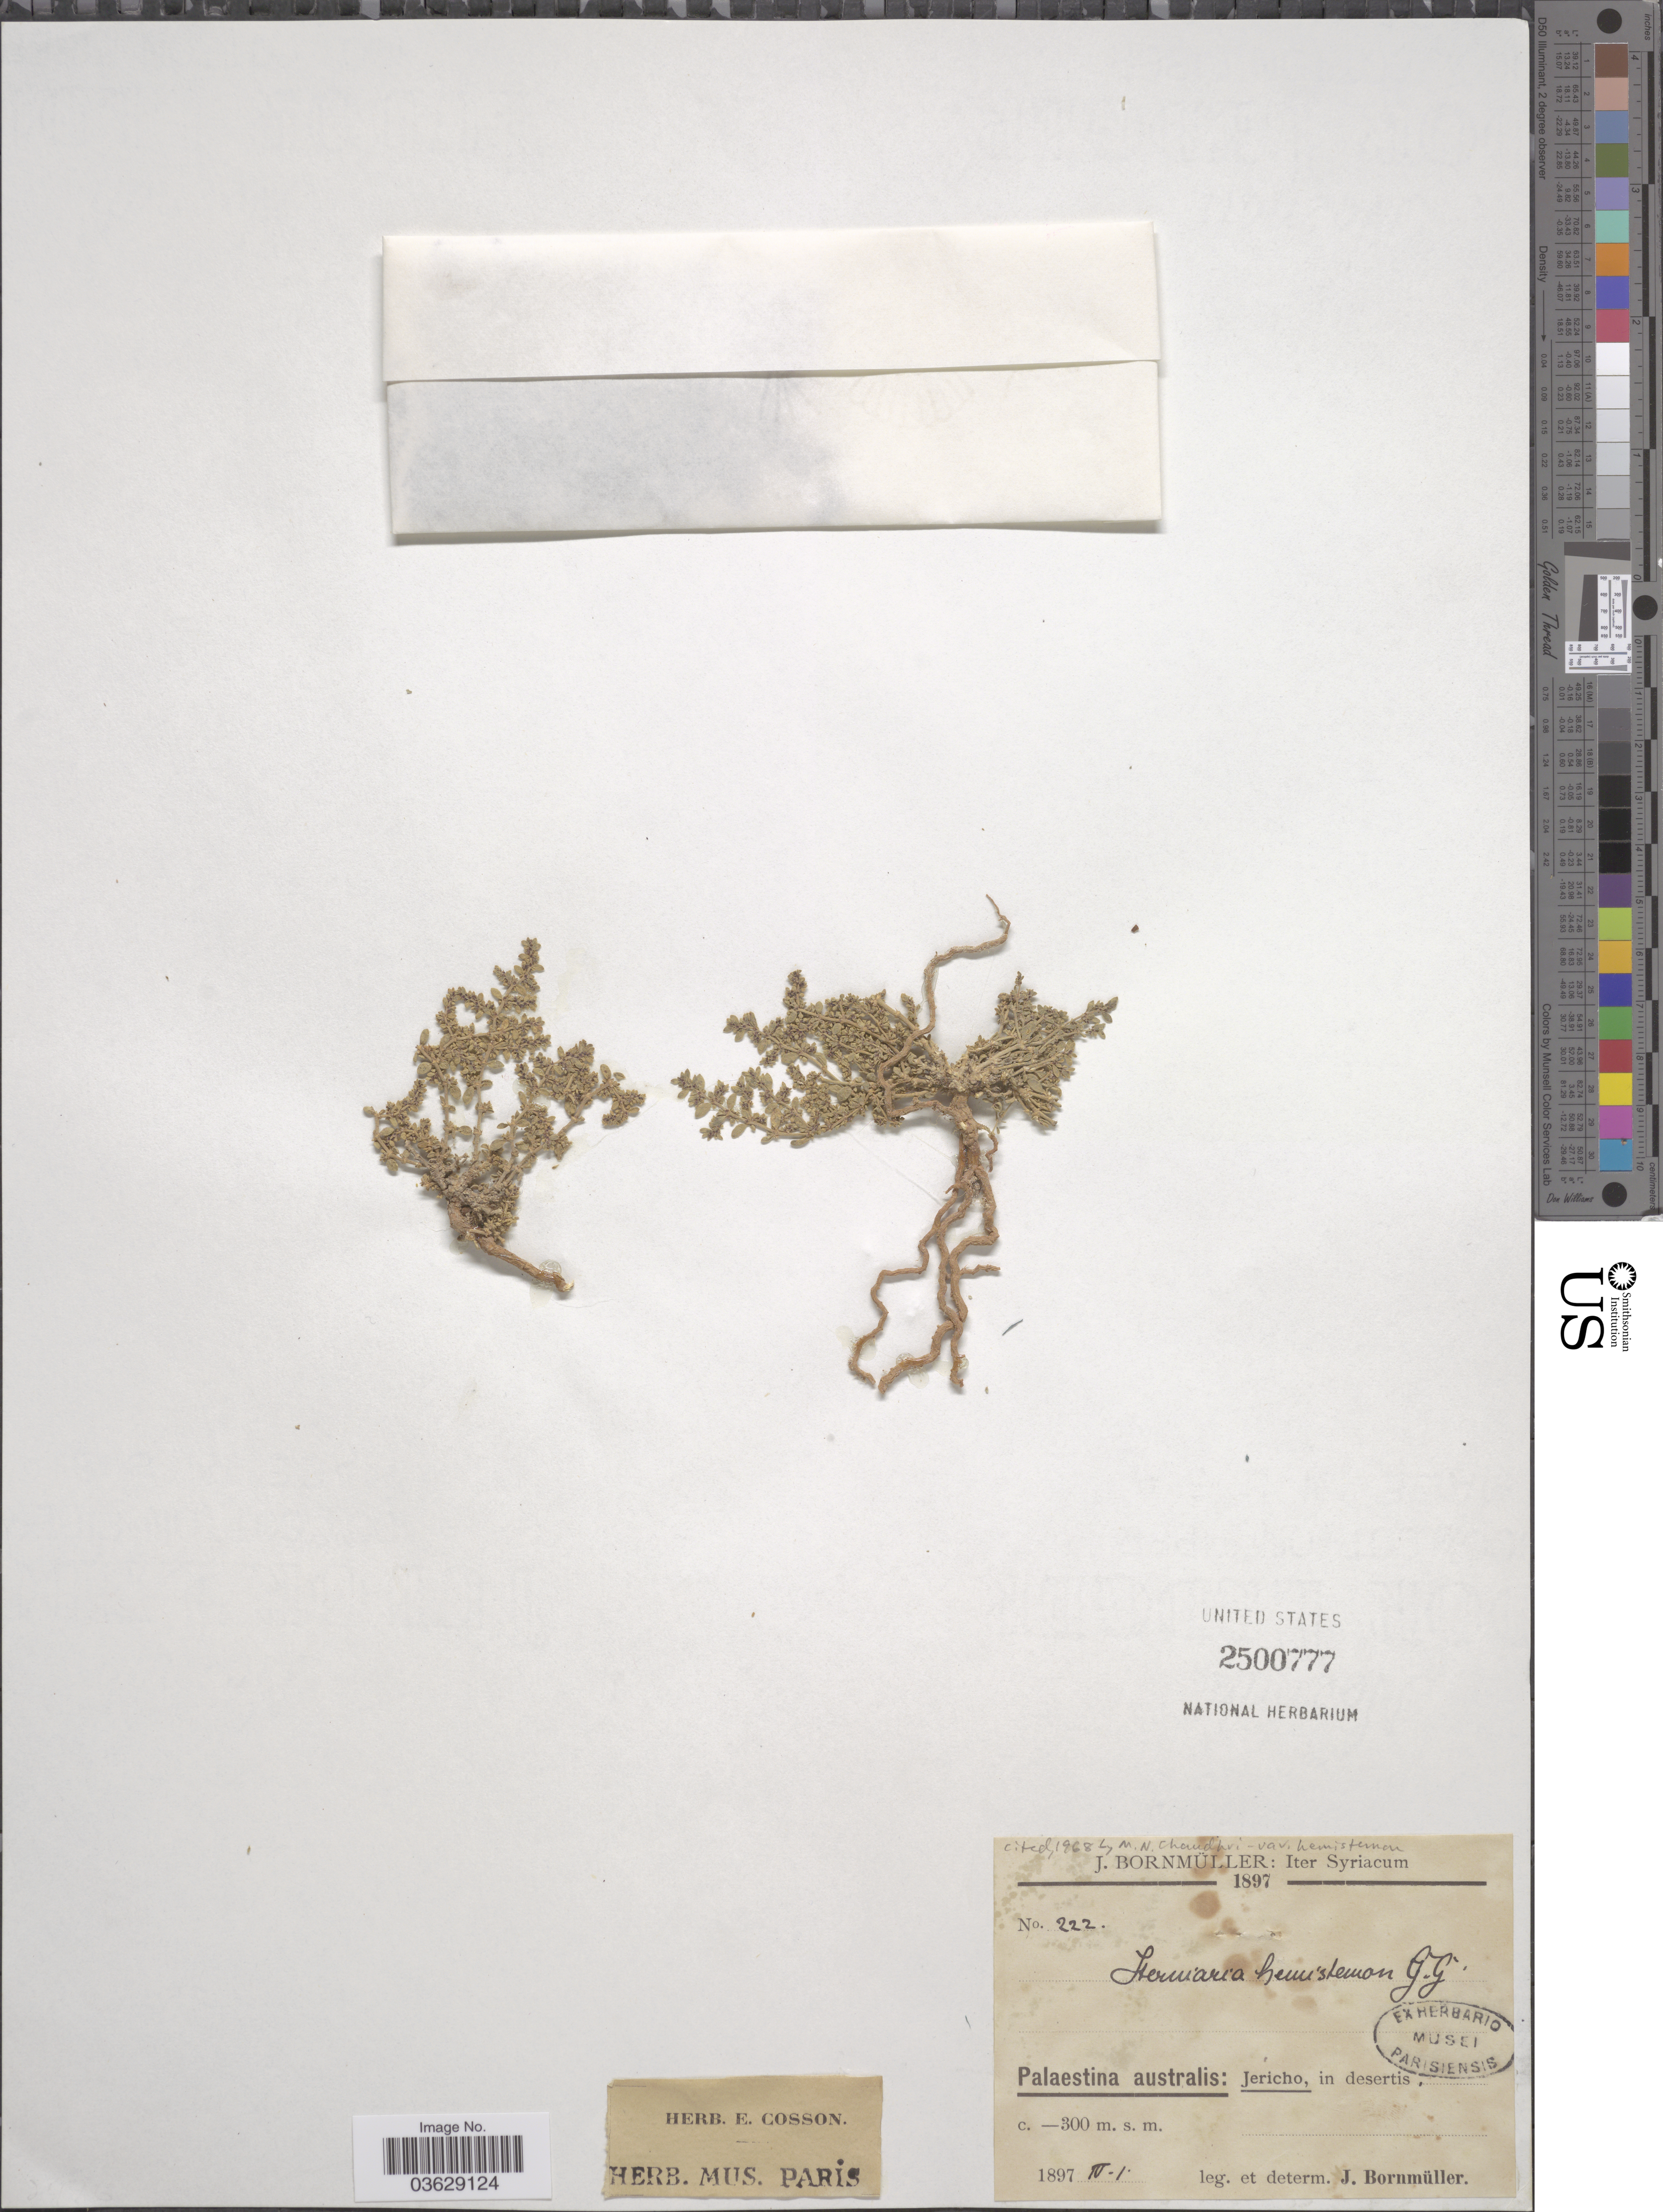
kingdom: Plantae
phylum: Tracheophyta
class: Magnoliopsida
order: Caryophyllales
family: Caryophyllaceae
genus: Herniaria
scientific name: Herniaria hemistemon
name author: J. Gay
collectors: J. Bornmüller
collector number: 222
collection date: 1897-04-01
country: Syria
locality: Syriacum. Palaestina australis: Jericho, in desertis.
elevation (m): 300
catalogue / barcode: US 2500777